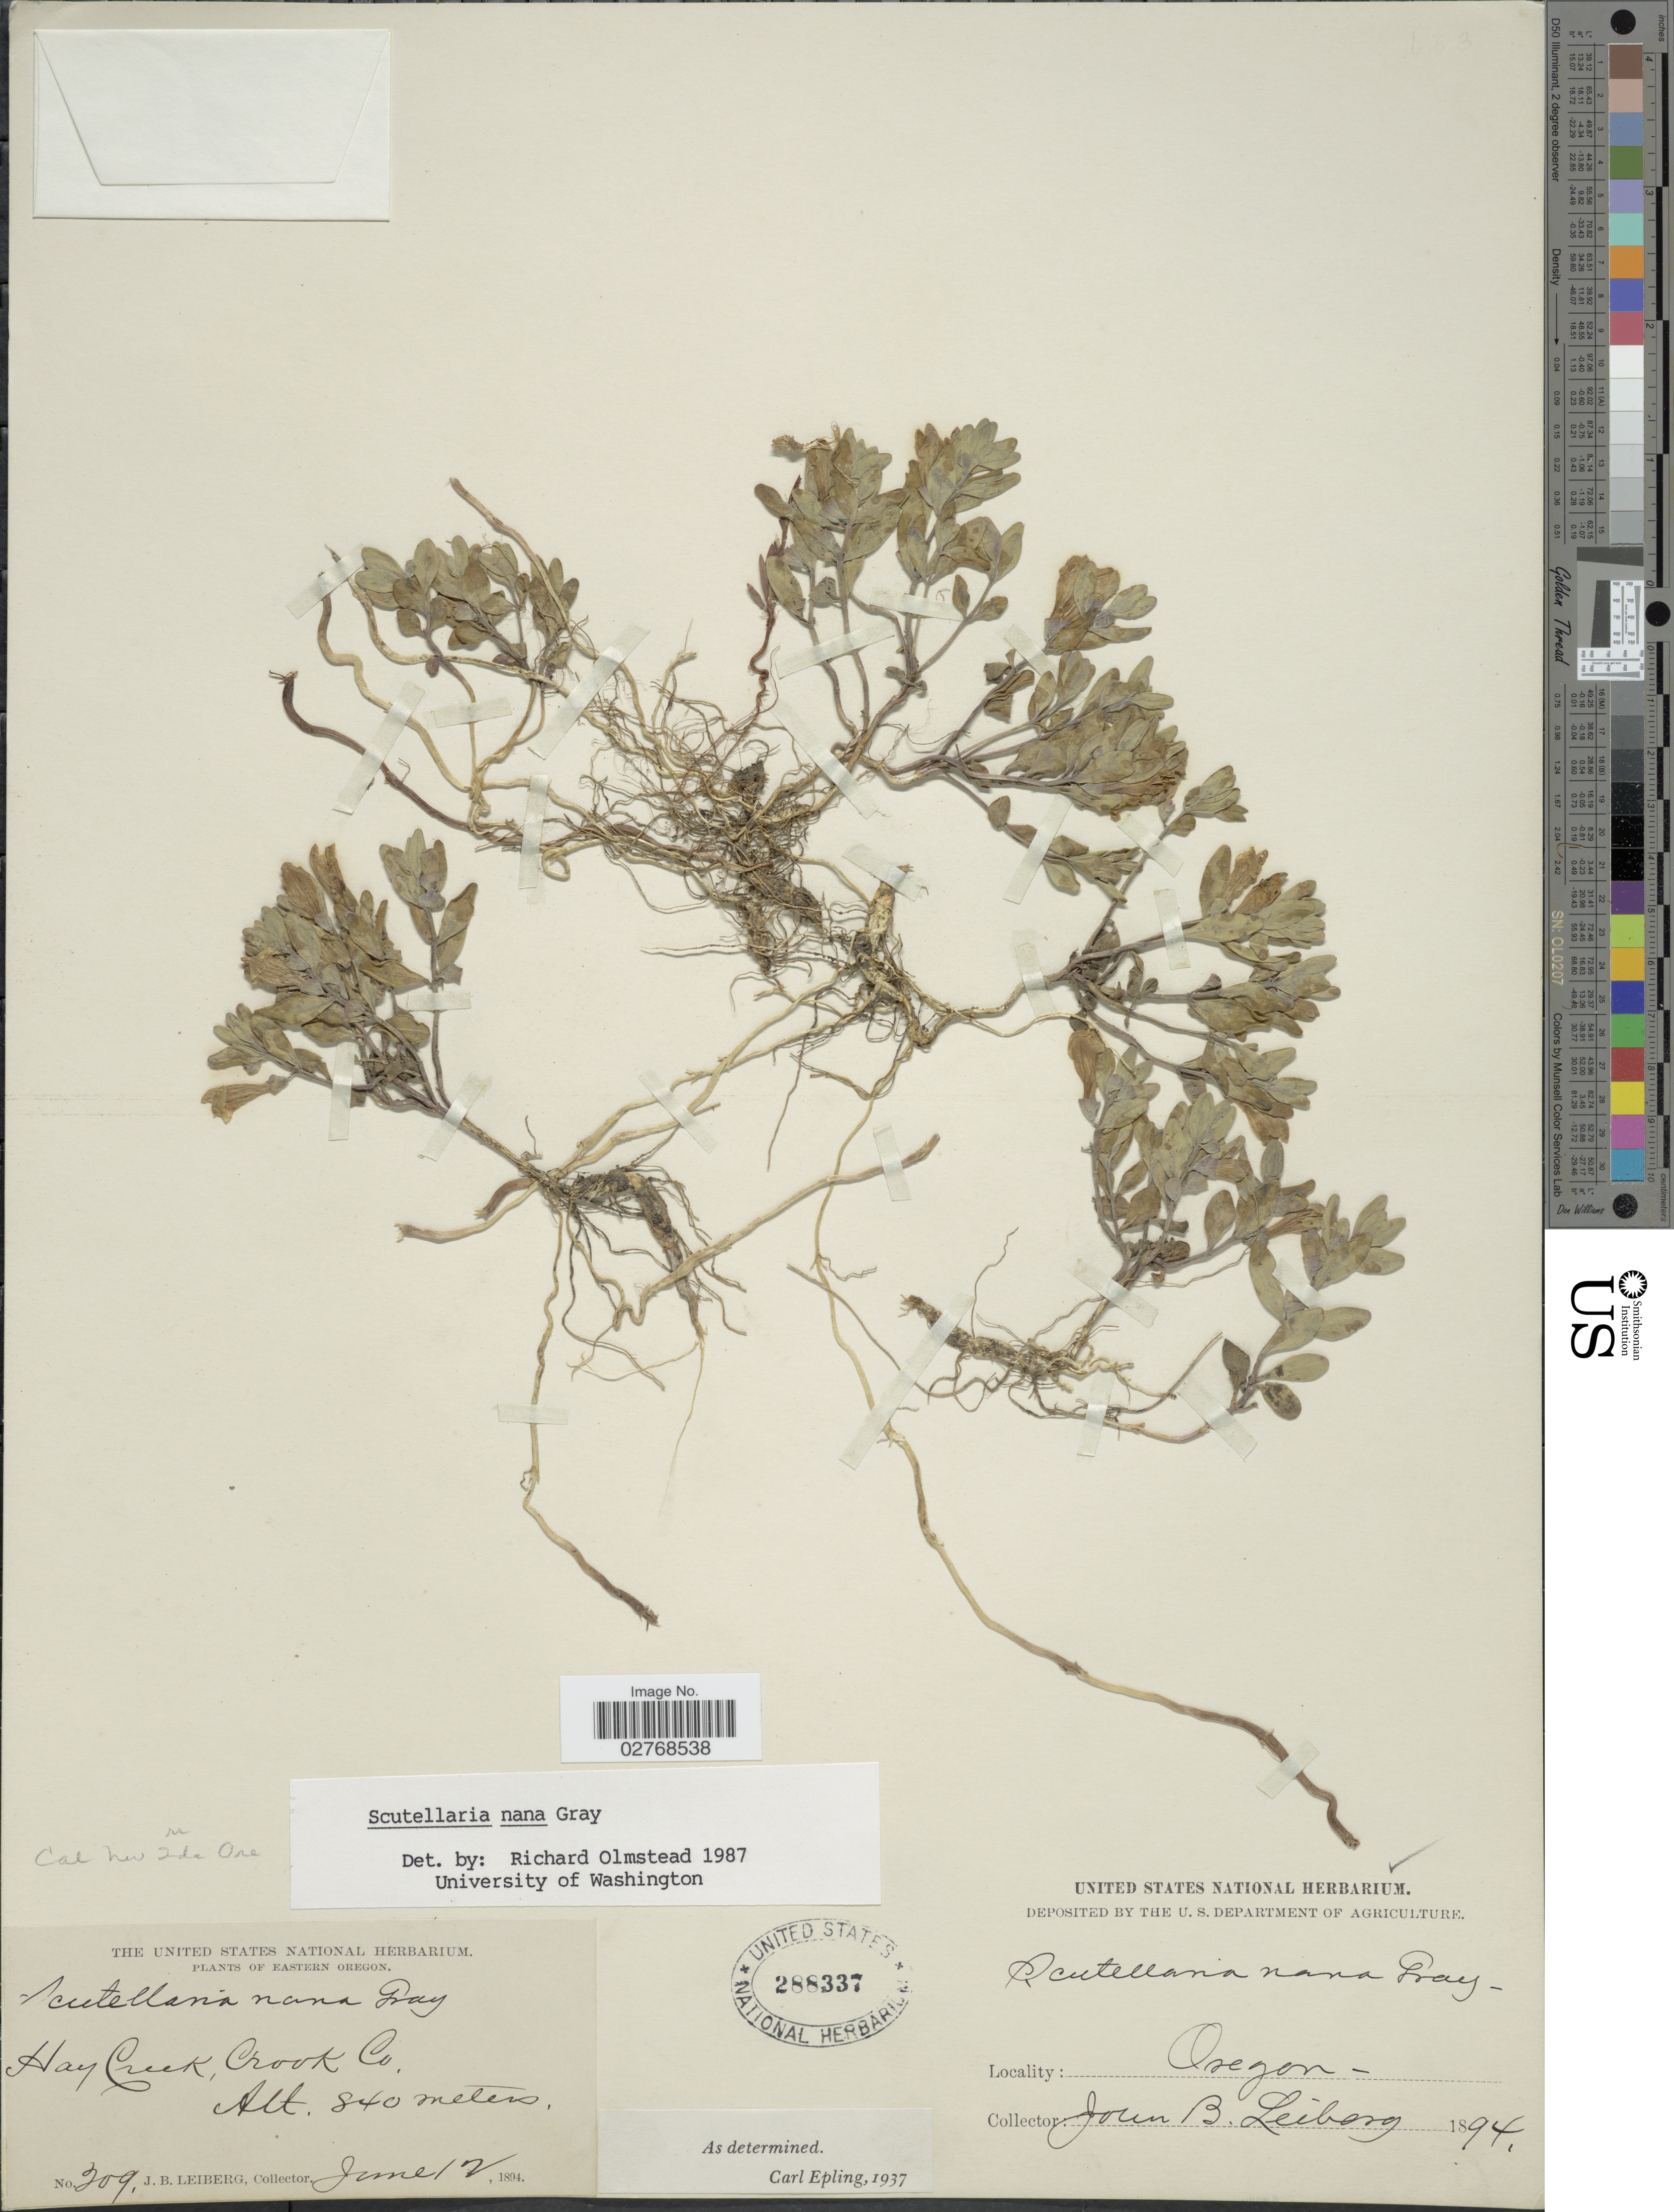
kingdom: Plantae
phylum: Tracheophyta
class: Magnoliopsida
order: Lamiales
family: Lamiaceae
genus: Scutellaria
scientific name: Scutellaria nana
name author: A. Gray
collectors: J. Leiberg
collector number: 309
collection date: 1894-06-12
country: United States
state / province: Oregon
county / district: Crook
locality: Eastern Oregon. Hay Creek, Crook Co.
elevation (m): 840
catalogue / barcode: US 288337